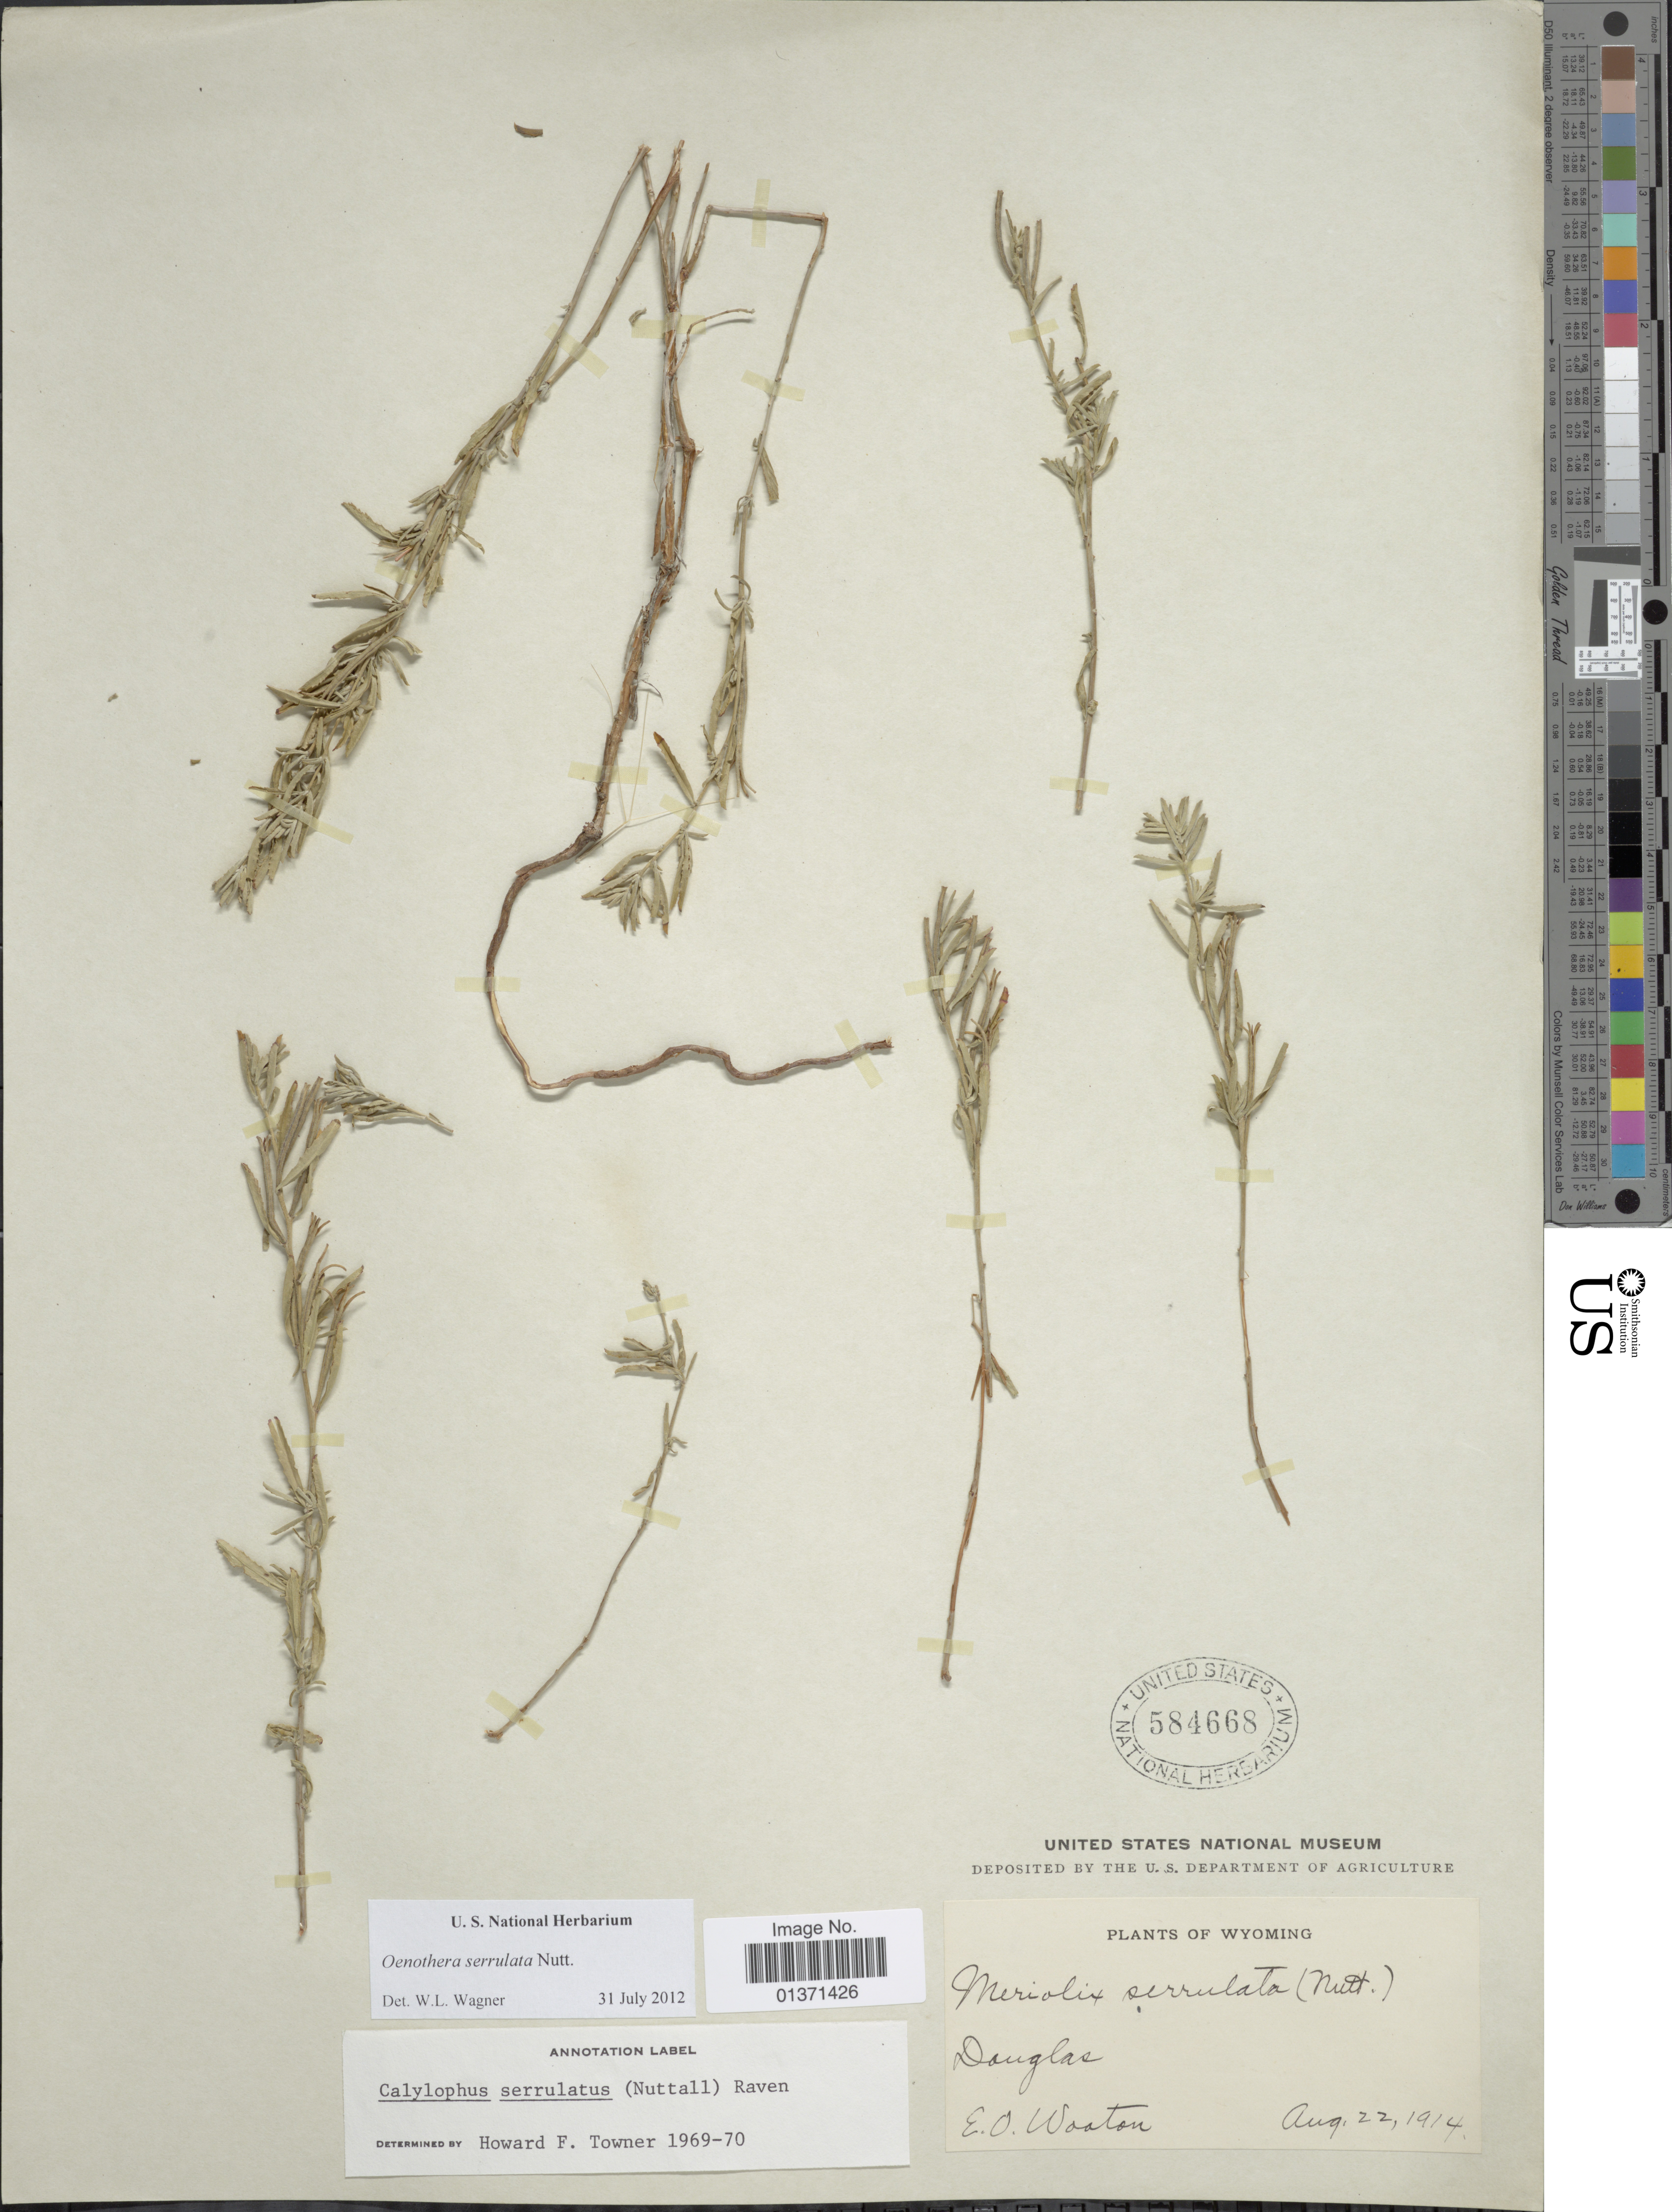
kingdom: Plantae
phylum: Tracheophyta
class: Magnoliopsida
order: Myrtales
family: Onagraceae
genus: Oenothera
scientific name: Oenothera serrulata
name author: Nutt.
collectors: E. O. Wooton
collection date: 1914-08-22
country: United States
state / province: Wyoming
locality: Douglas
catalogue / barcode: US 584668